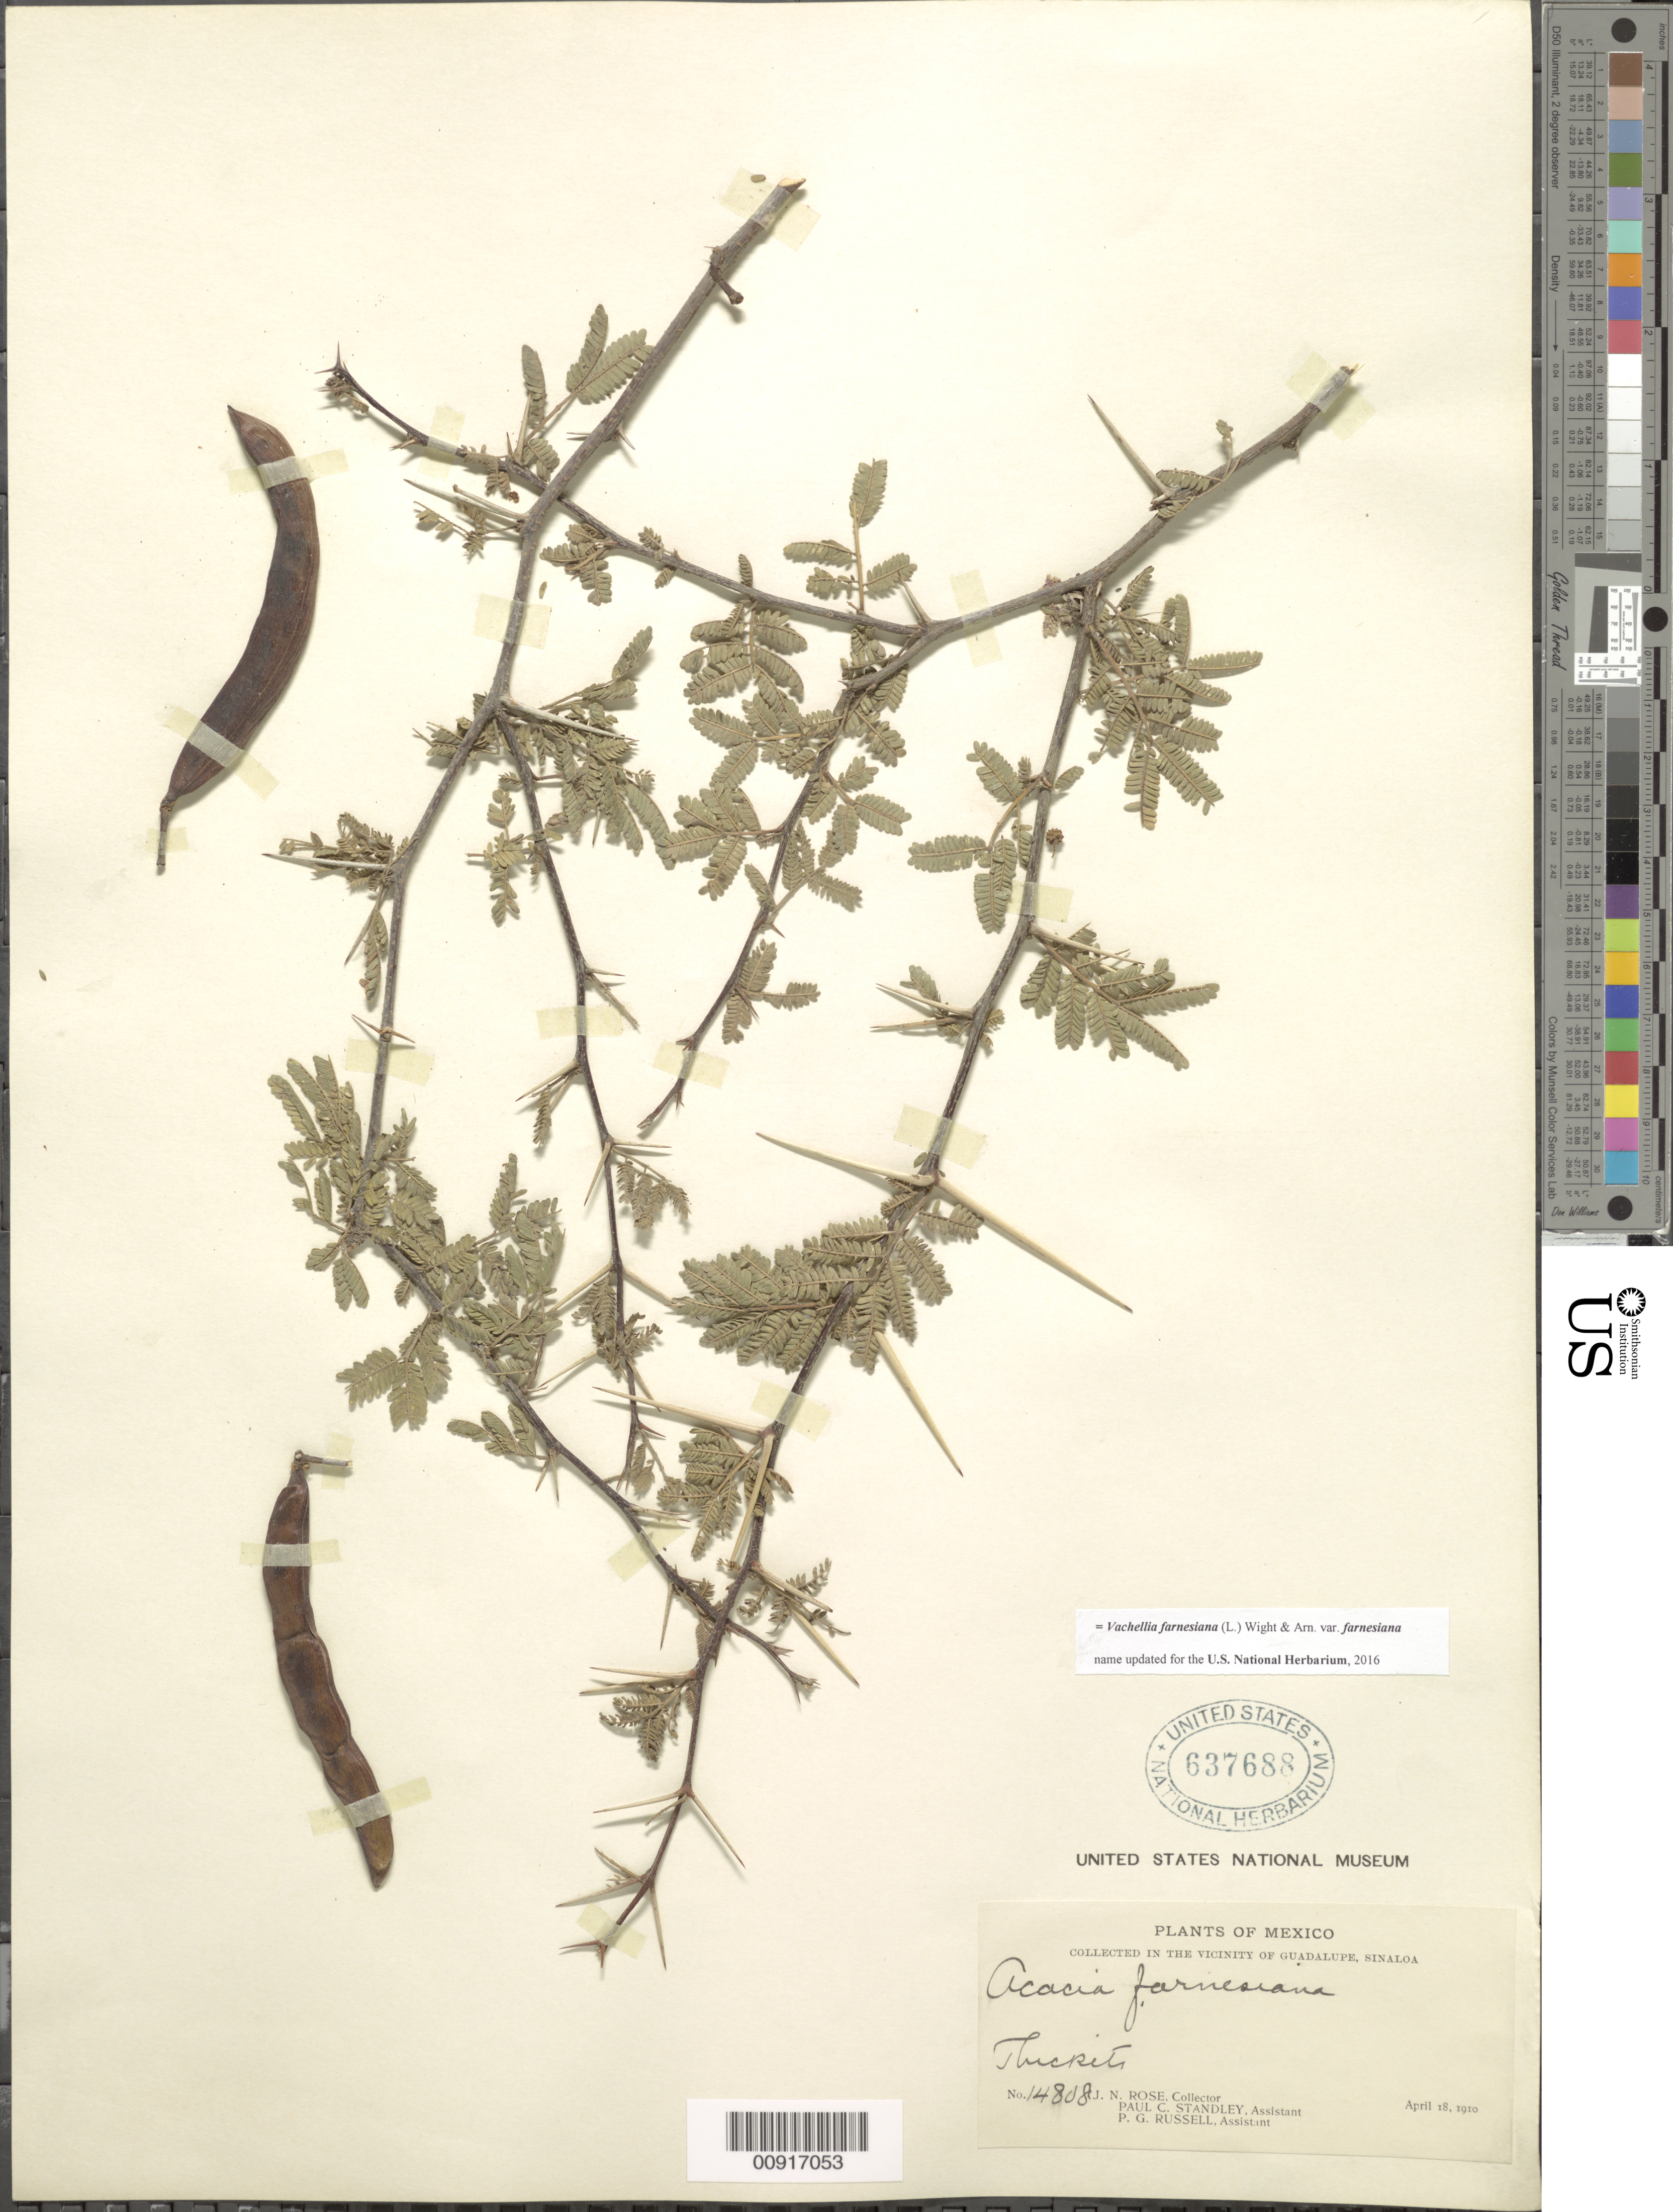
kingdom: Plantae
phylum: Tracheophyta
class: Magnoliopsida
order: Fabales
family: Fabaceae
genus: Vachellia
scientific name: Vachellia farnesiana var. farnesiana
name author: (L.) Wight & Arn.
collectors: J. N. Rose, P. C. Standley & P. G. Russell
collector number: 14808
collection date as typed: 18 Apr 1910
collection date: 1910-04-18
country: Mexico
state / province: Sinaloa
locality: In the vicinity of Guadalupe, Sinaloa.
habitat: Thickets.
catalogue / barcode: US 637688